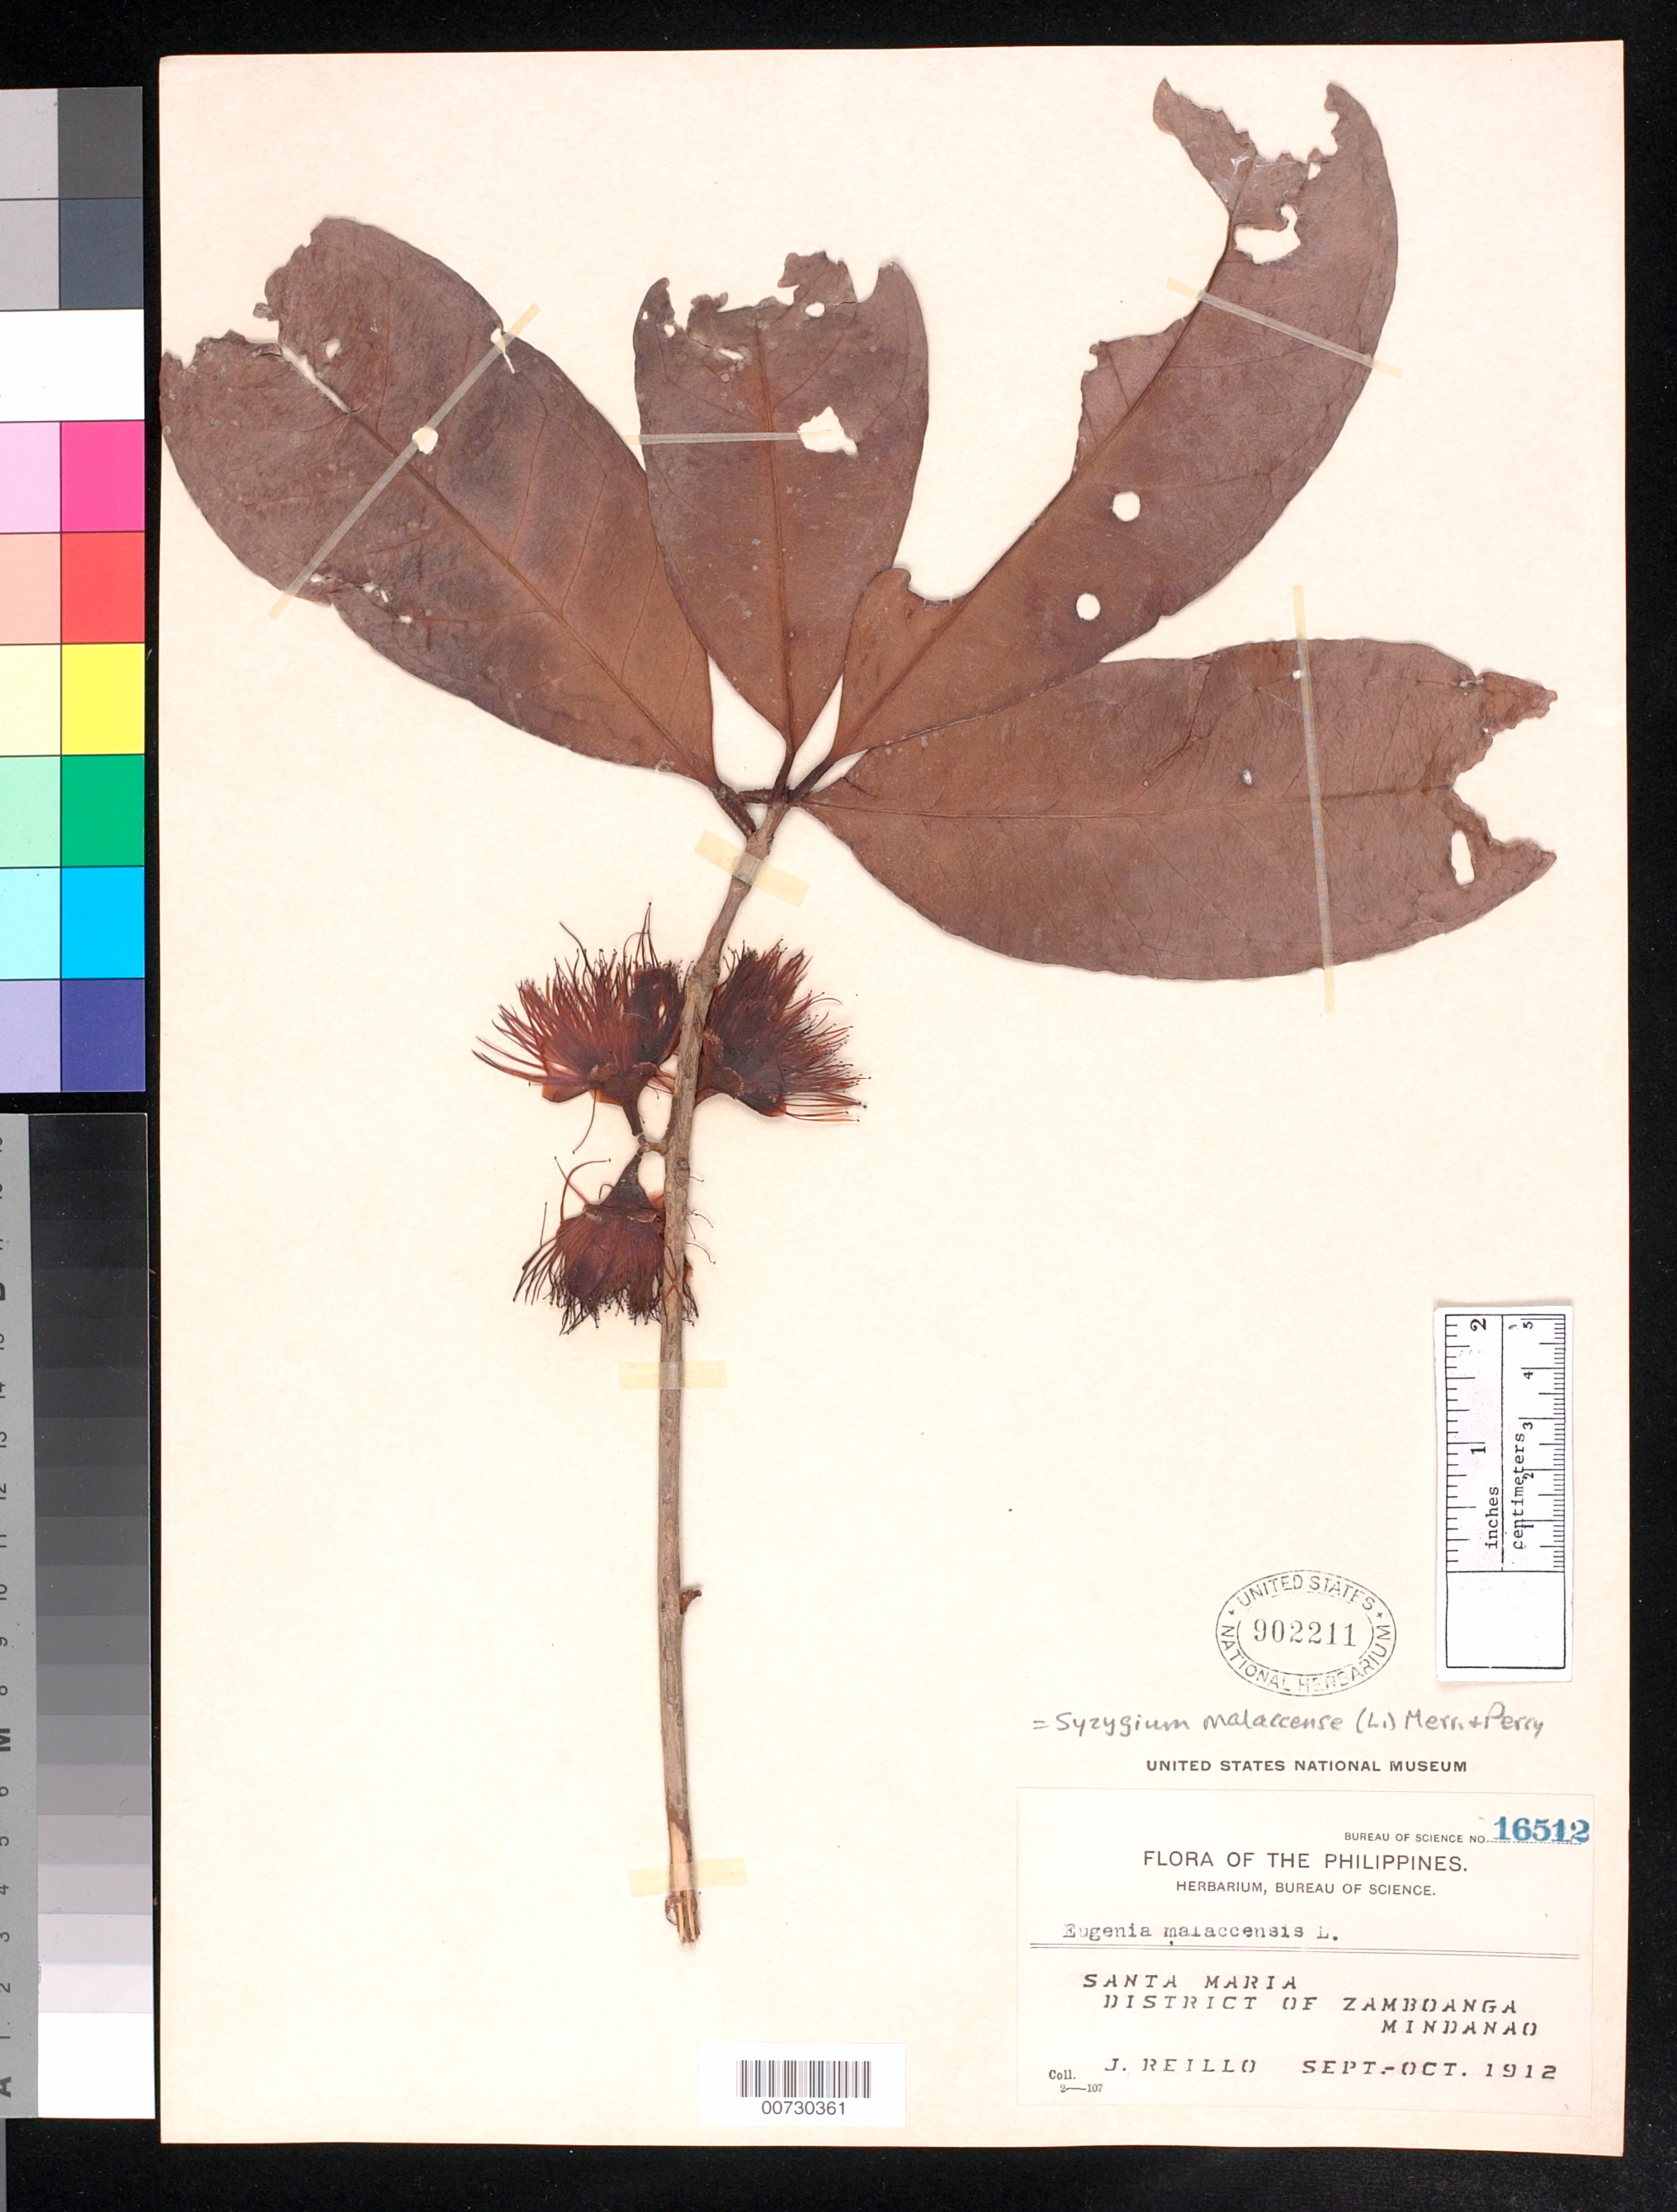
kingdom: Plantae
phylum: Tracheophyta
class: Magnoliopsida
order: Myrtales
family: Myrtaceae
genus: Syzygium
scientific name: Syzygium malaccense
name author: (L.) Merr. & L.M. Perry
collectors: J. Reillo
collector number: Bur. Sci. 16512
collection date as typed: Sep 1912 to -- Oct 1912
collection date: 1912-09/1912-10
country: Philippines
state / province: Zamboanga Peninsula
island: Mindanao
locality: Santa Maria.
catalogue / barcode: US 902211